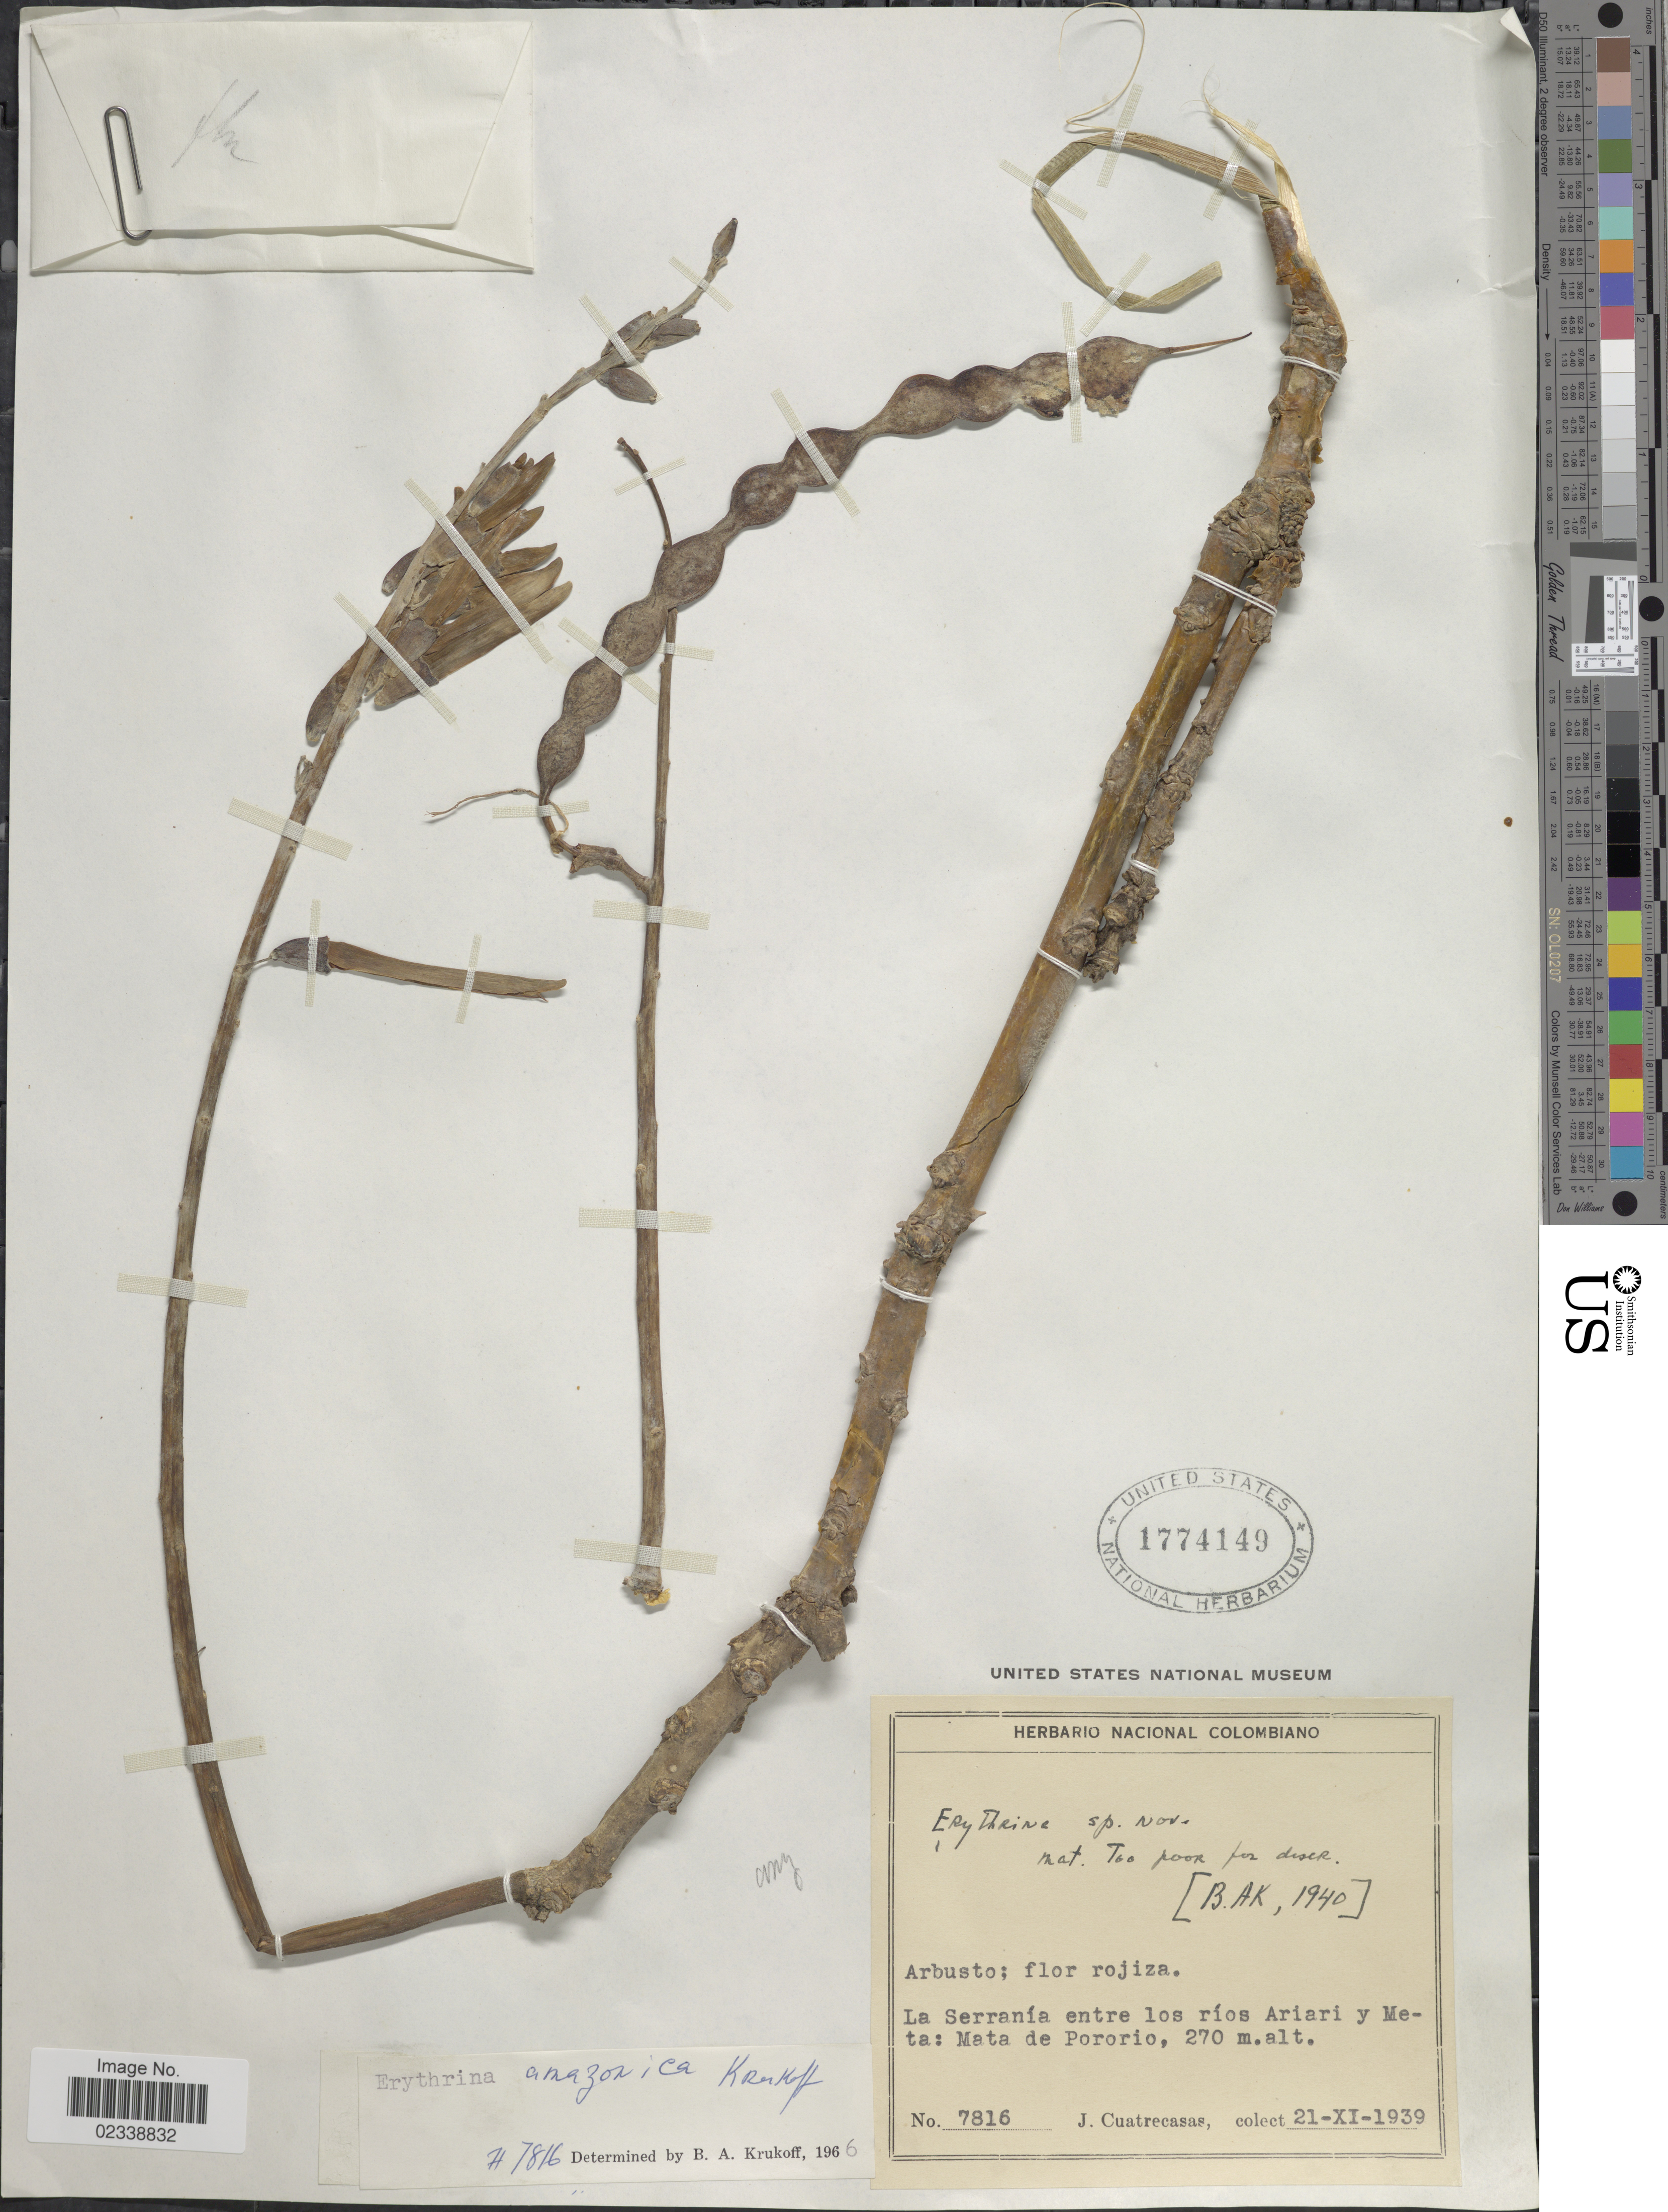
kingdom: Plantae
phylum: Tracheophyta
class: Magnoliopsida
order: Fabales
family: Fabaceae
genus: Erythrina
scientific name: Erythrina amazonica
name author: Kruk.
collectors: J. Cuatrecasas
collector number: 7816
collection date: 1939-11-21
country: Colombia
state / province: Meta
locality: La Serrania entre los Rios Ariari y Meta, Meta de Pororio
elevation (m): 270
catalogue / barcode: US 1774149